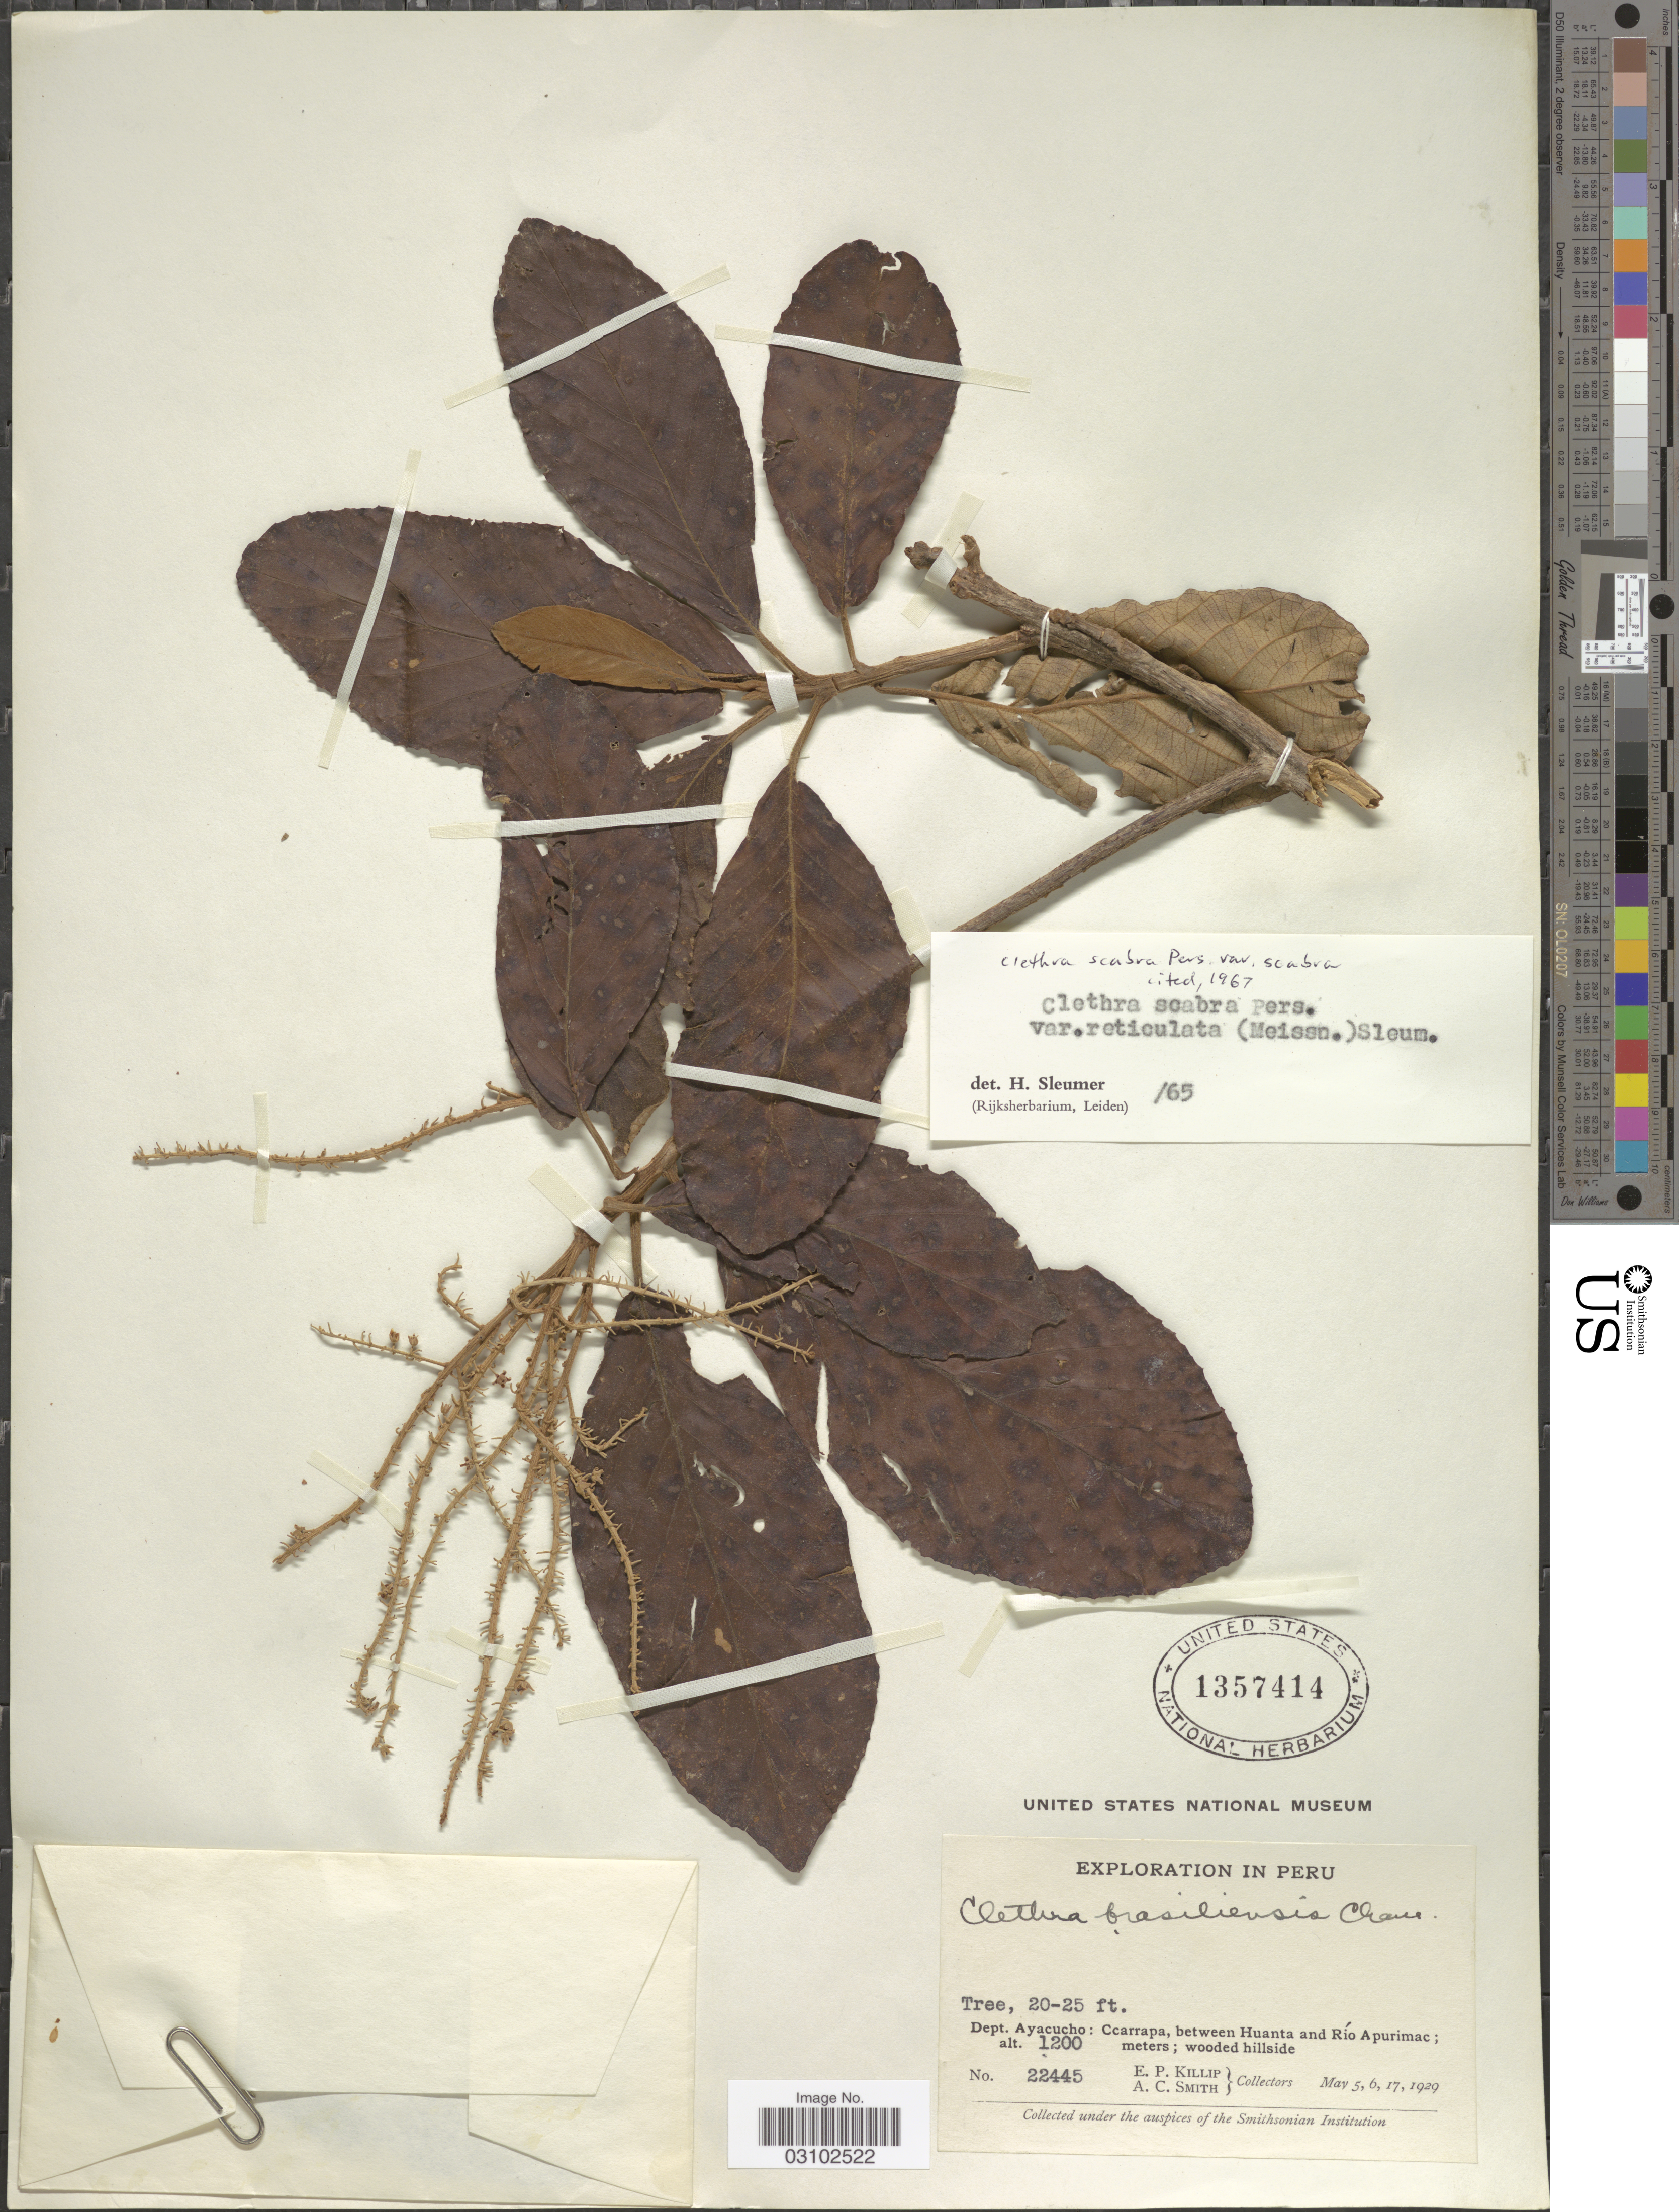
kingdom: Plantae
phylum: Tracheophyta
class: Magnoliopsida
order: Ericales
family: Clethraceae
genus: Clethra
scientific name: Clethra scabra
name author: Pers.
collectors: E. P. Killip & A. C. Smith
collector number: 22445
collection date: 1929-05-05/1929-05-17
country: Peru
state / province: Ayacucho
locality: Dept. Ayacucho: Ccarrapa, between Huanta and Río Apurimac.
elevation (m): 1200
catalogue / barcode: US 1357414